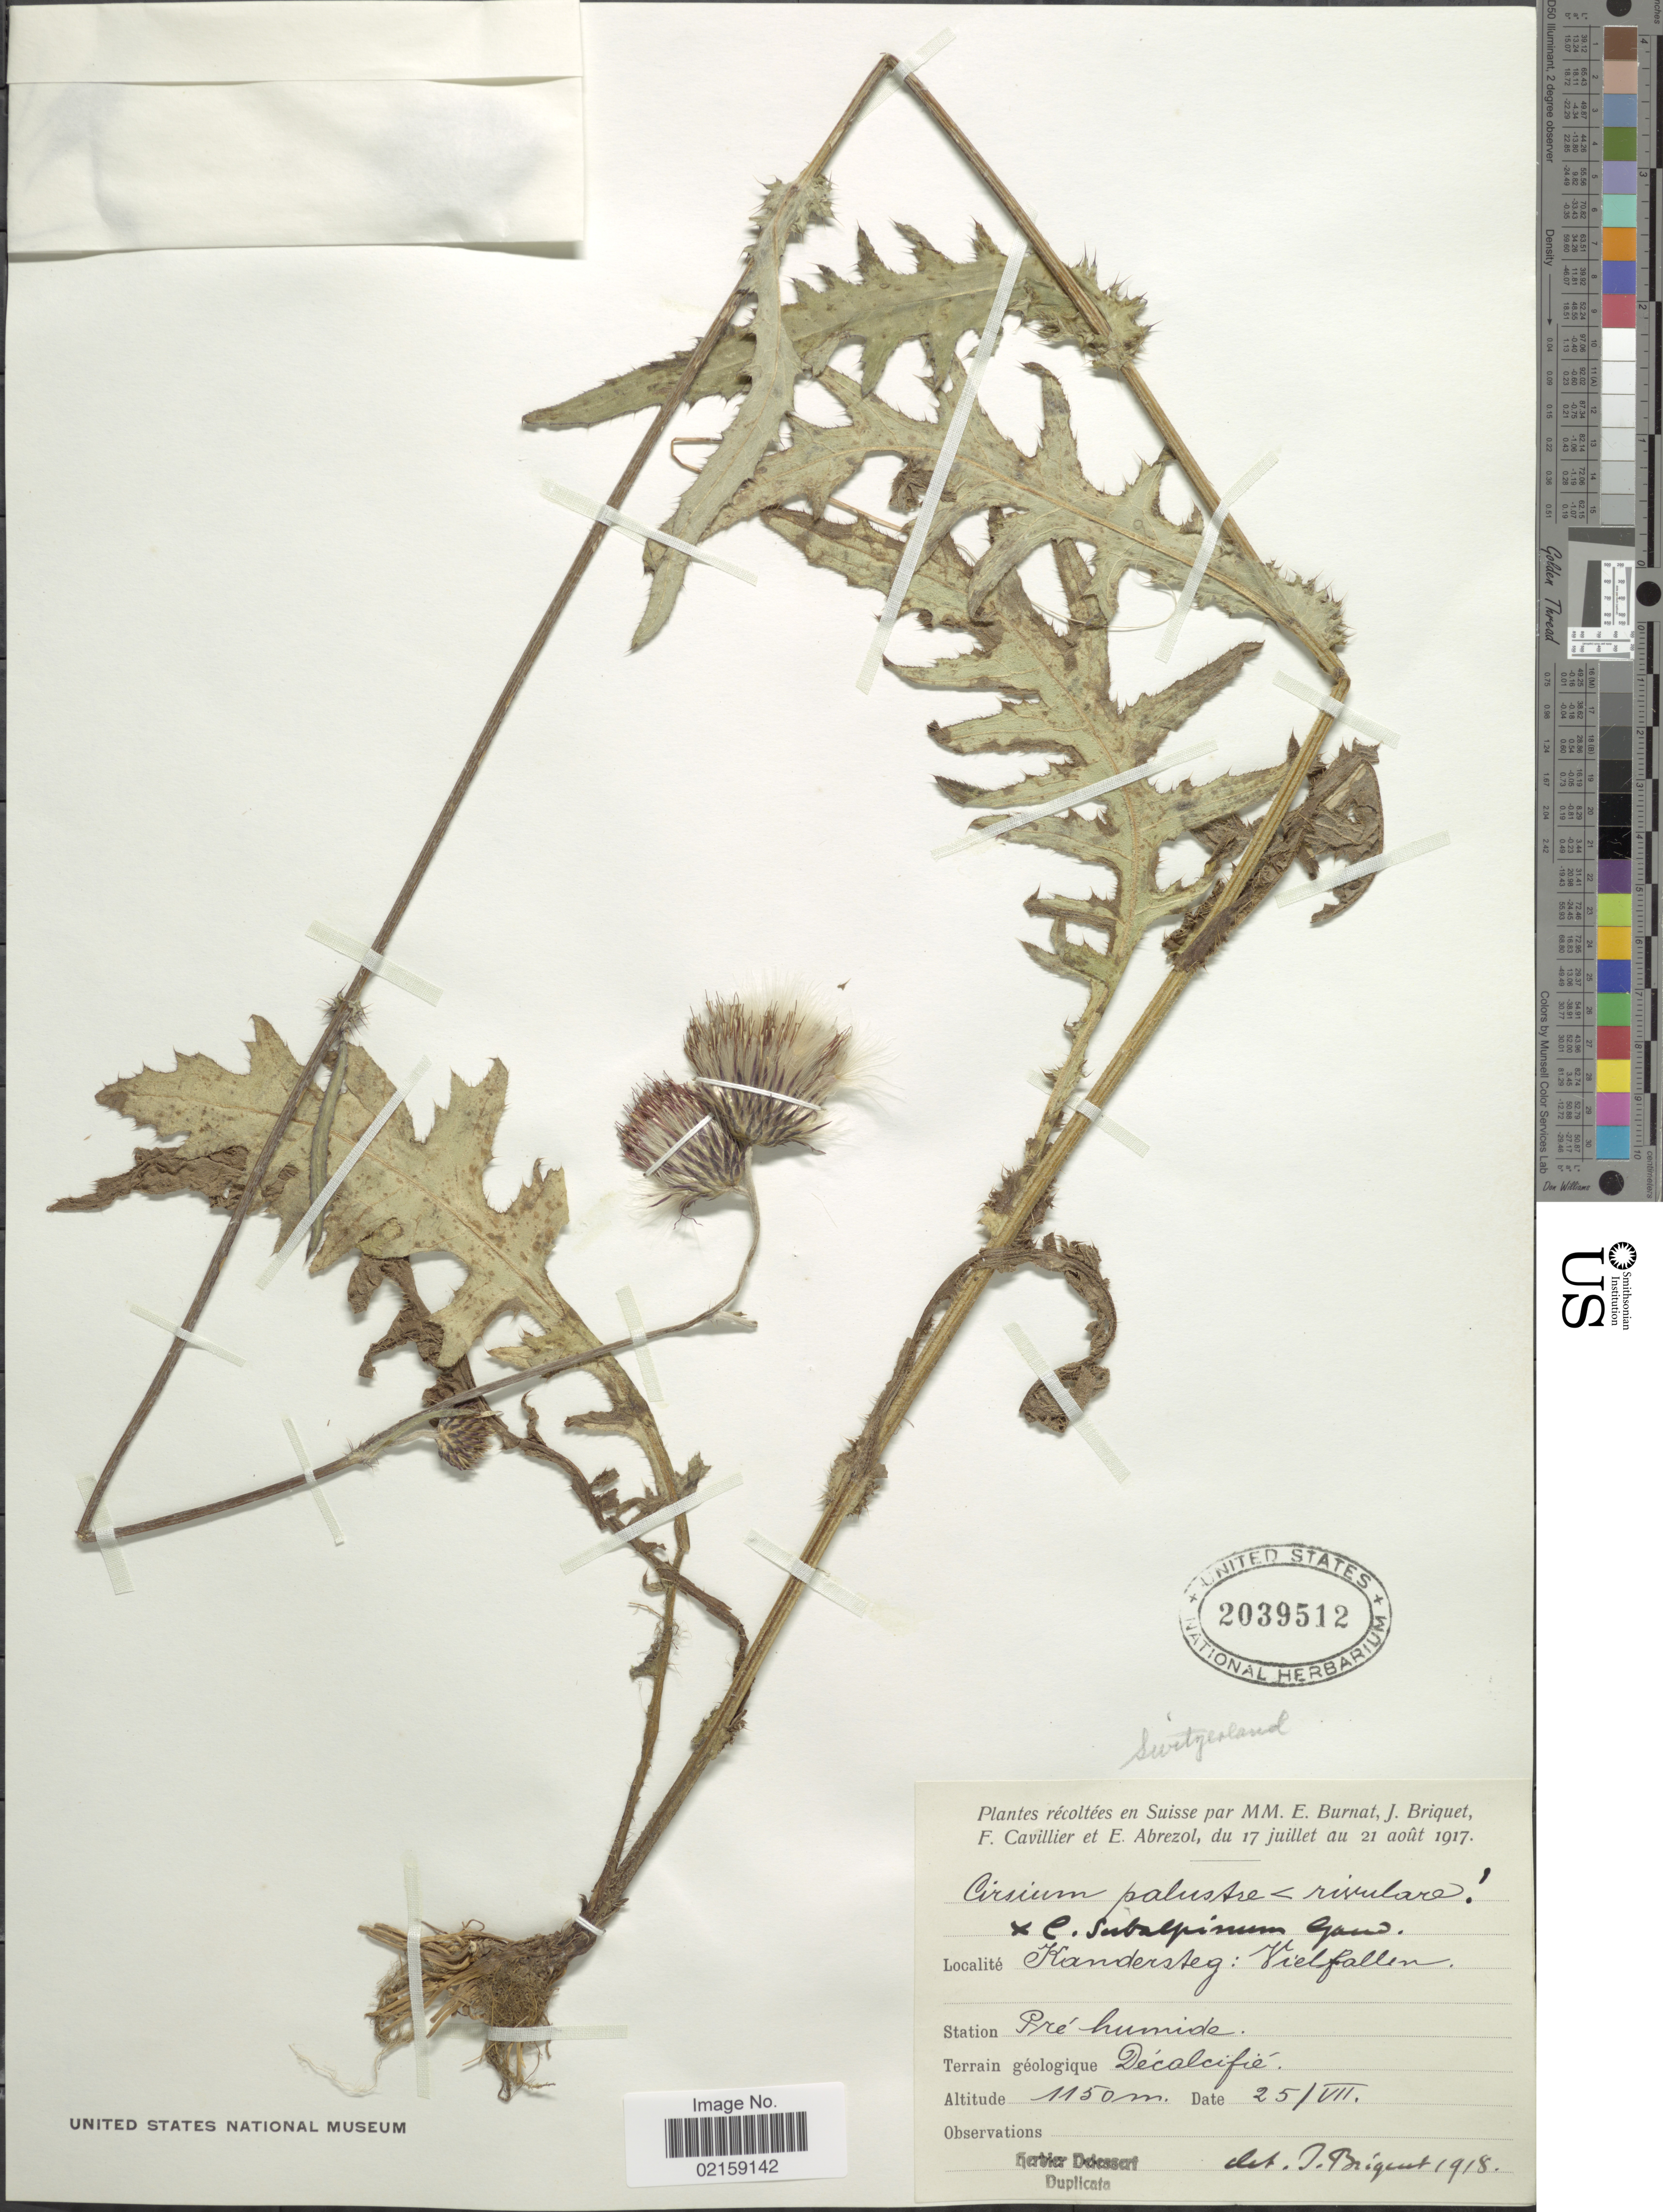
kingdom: Plantae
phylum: Tracheophyta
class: Magnoliopsida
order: Asterales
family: Asteraceae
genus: Cirsium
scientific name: Cirsium palustre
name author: (L.) Coss. ex Scop.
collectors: E. Burnat, J. I. Briquet, F. Cavillier & E. Abrezol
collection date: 1917-07-25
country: Switzerland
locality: Suisse, Station Pre humide, Kandersteg: Vielfallen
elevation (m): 1150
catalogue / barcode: US 2039512